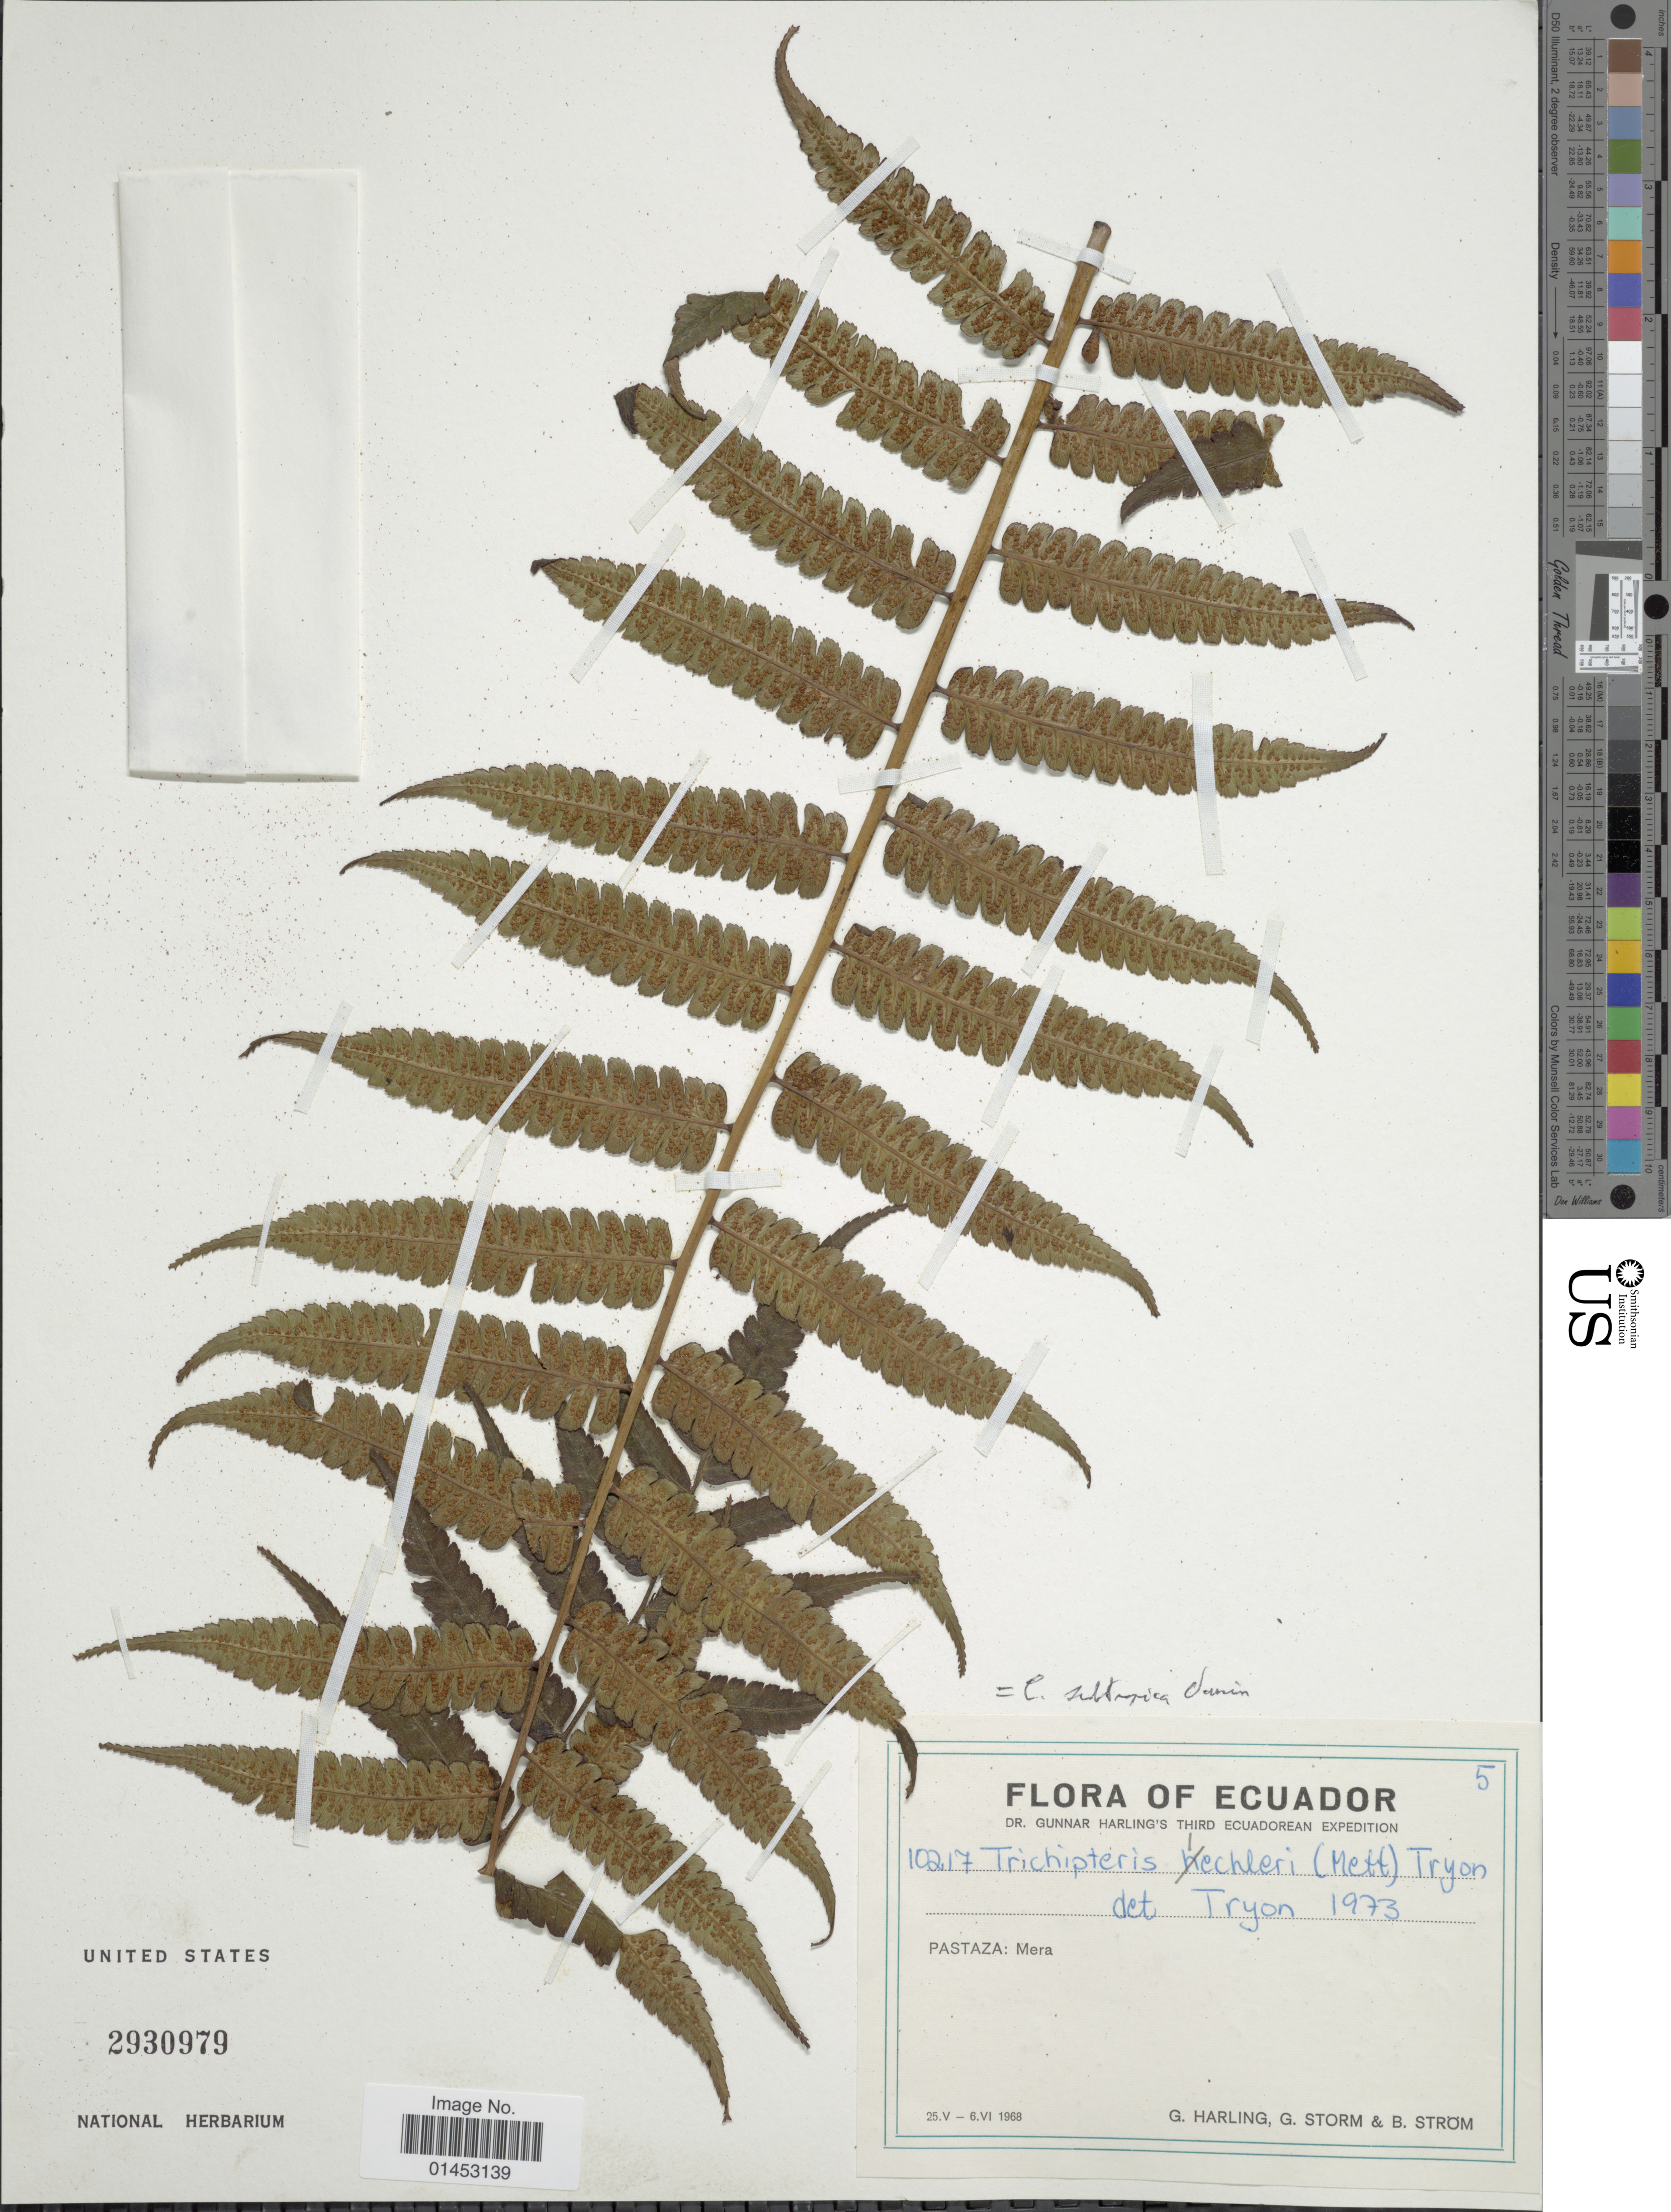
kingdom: Plantae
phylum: Tracheophyta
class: Polypodiopsida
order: Cyatheales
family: Cyatheaceae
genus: Cyathea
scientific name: Cyathea ulei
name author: (Christ) Domin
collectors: G. Harling, G. Storm & B. Ström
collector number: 5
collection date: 1968-05-25/1968-06-06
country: Ecuador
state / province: Pastaza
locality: Pastaza, Mera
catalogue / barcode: US 2930979